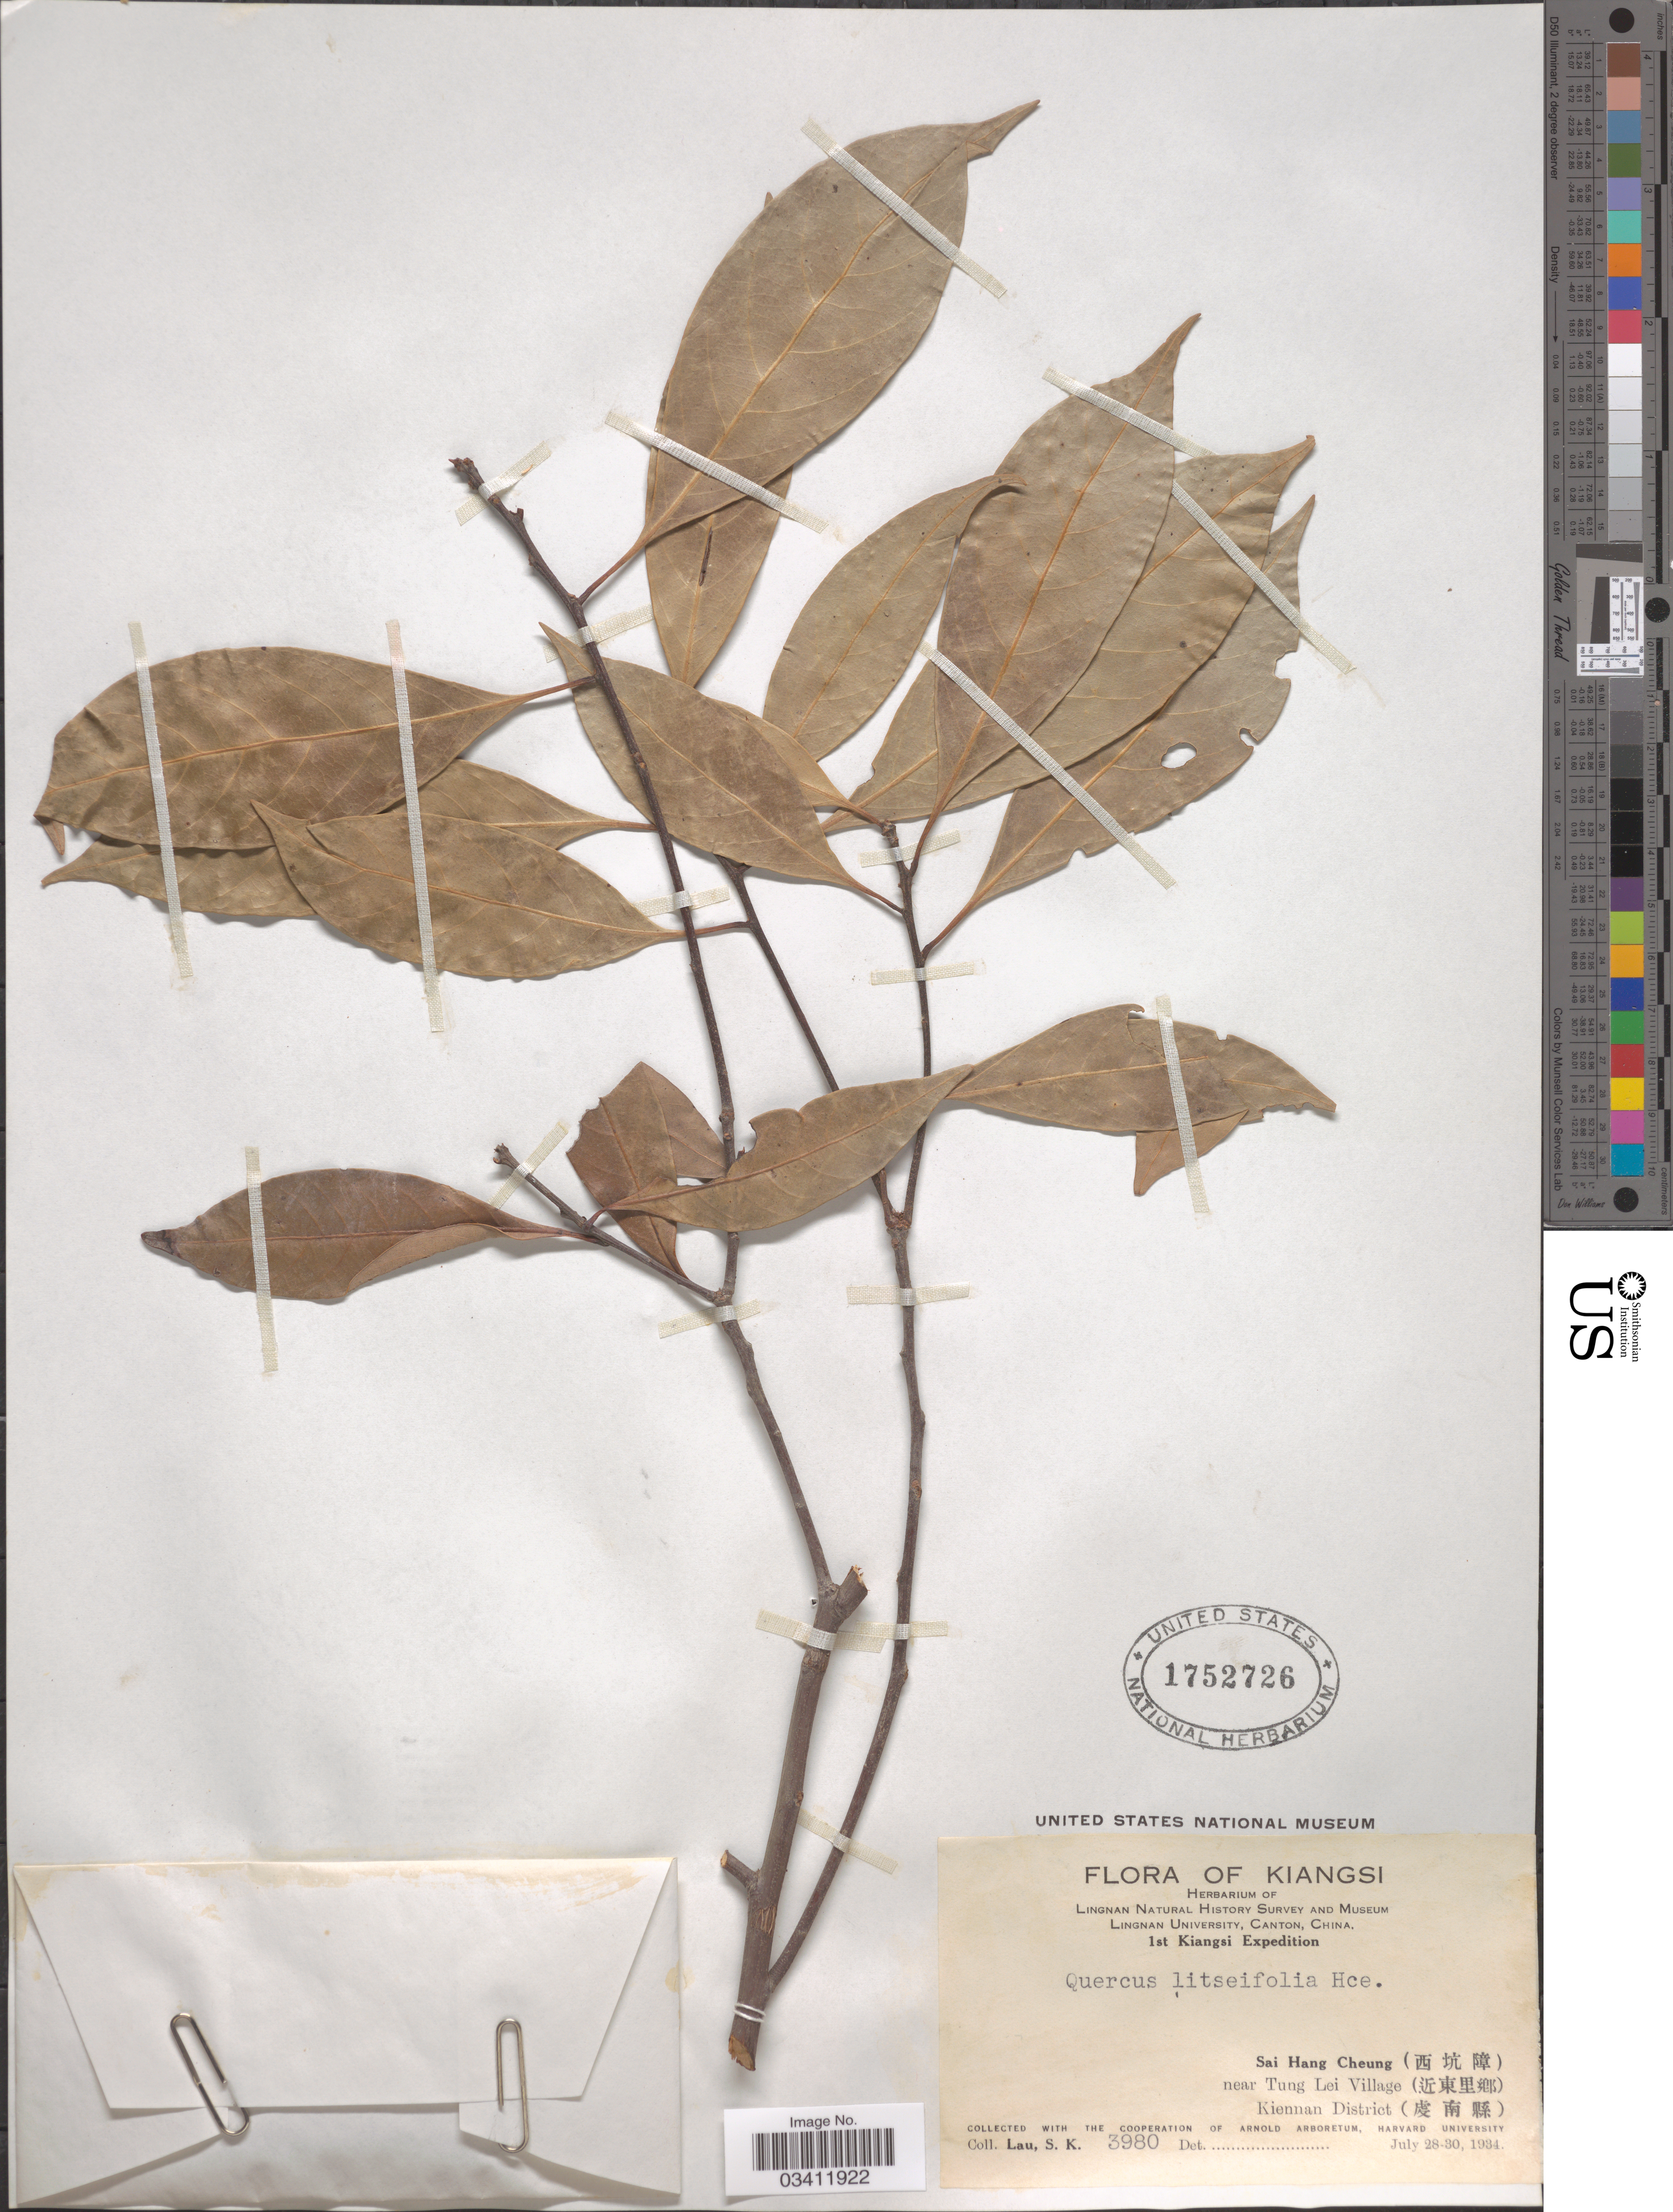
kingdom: Plantae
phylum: Tracheophyta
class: Magnoliopsida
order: Fagales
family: Fagaceae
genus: Quercus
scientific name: Quercus litseifolia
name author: Hance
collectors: S. K. Lau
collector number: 3980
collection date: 1934-07-28/1934-07-30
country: China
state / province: Jiangxi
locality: Kiangsi. Sai Hang Cheung (X) near Tung Lei Village (X) Kiennan District (X).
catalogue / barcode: US 1752726